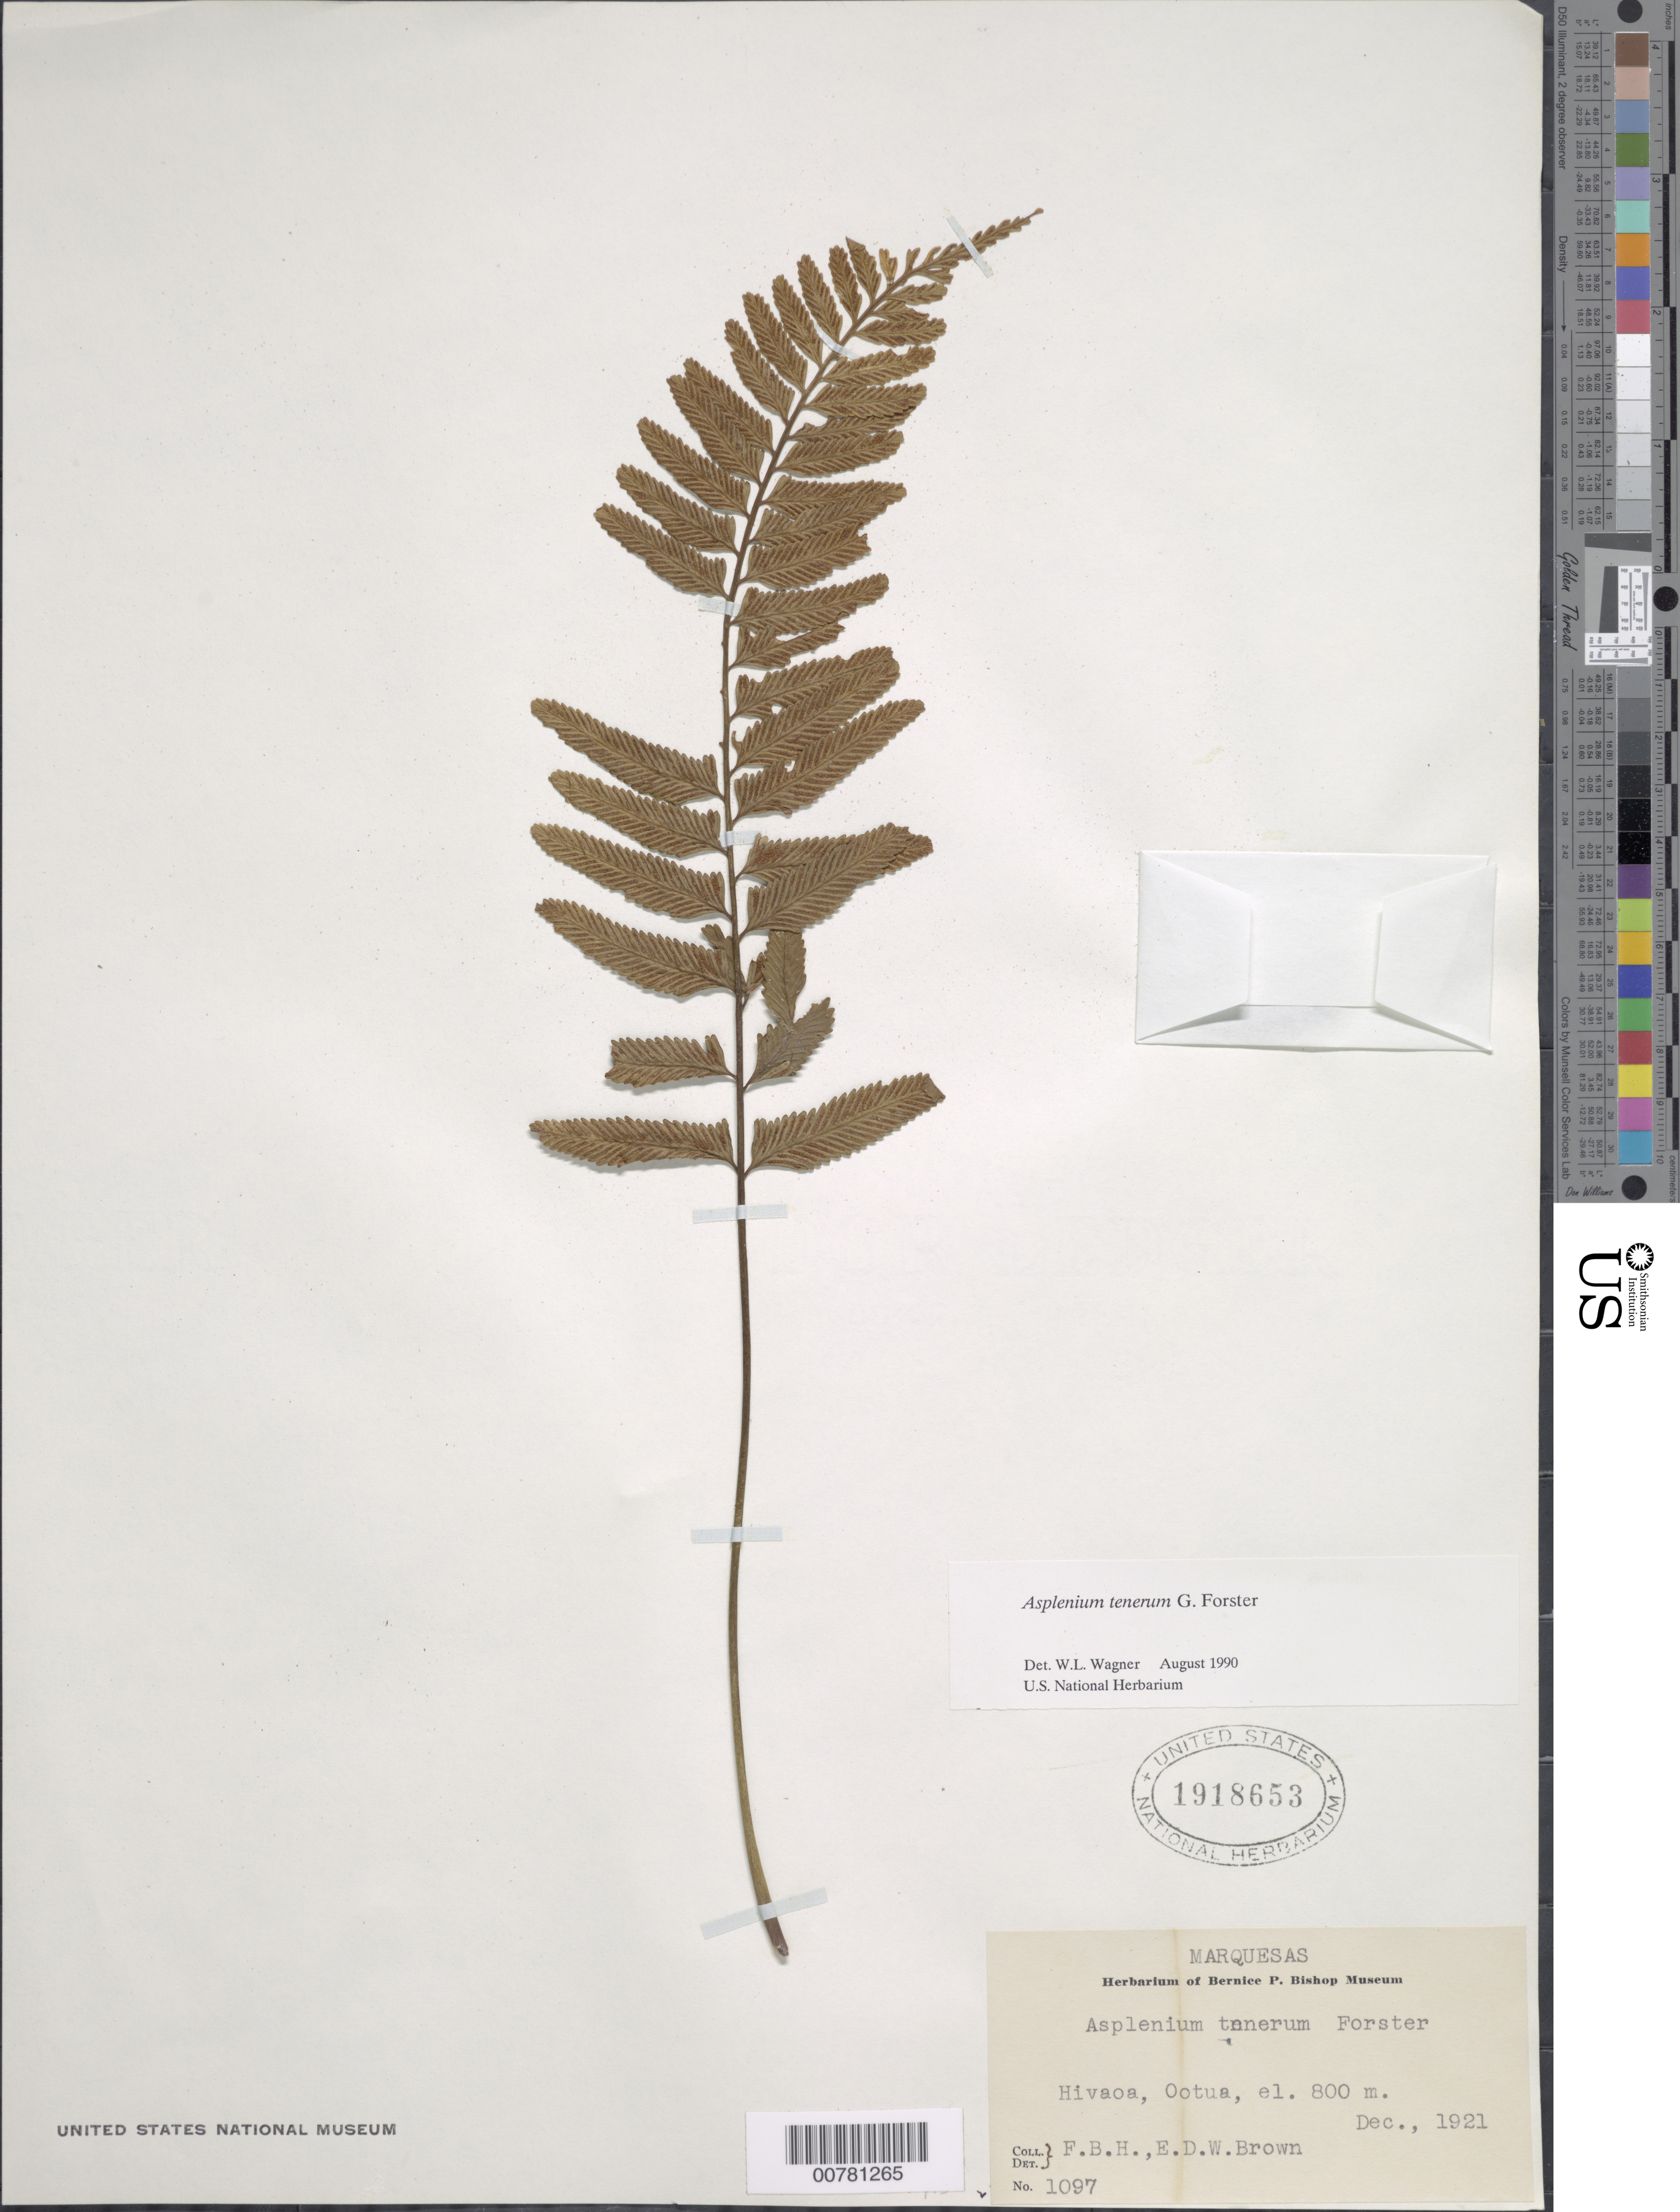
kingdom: Plantae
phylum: Tracheophyta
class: Polypodiopsida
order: Polypodiales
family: Aspleniaceae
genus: Asplenium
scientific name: Asplenium tenerum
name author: G. Forst.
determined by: Wagner, W. L., (BOT), Smithsonian Institution - National Museum of Natural History (UNITED STATES)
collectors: F. Brown & E. Brown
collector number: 1097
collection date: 1921-12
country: French Polynesia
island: Hiva Oa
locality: Ootua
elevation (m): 800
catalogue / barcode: US 1918653